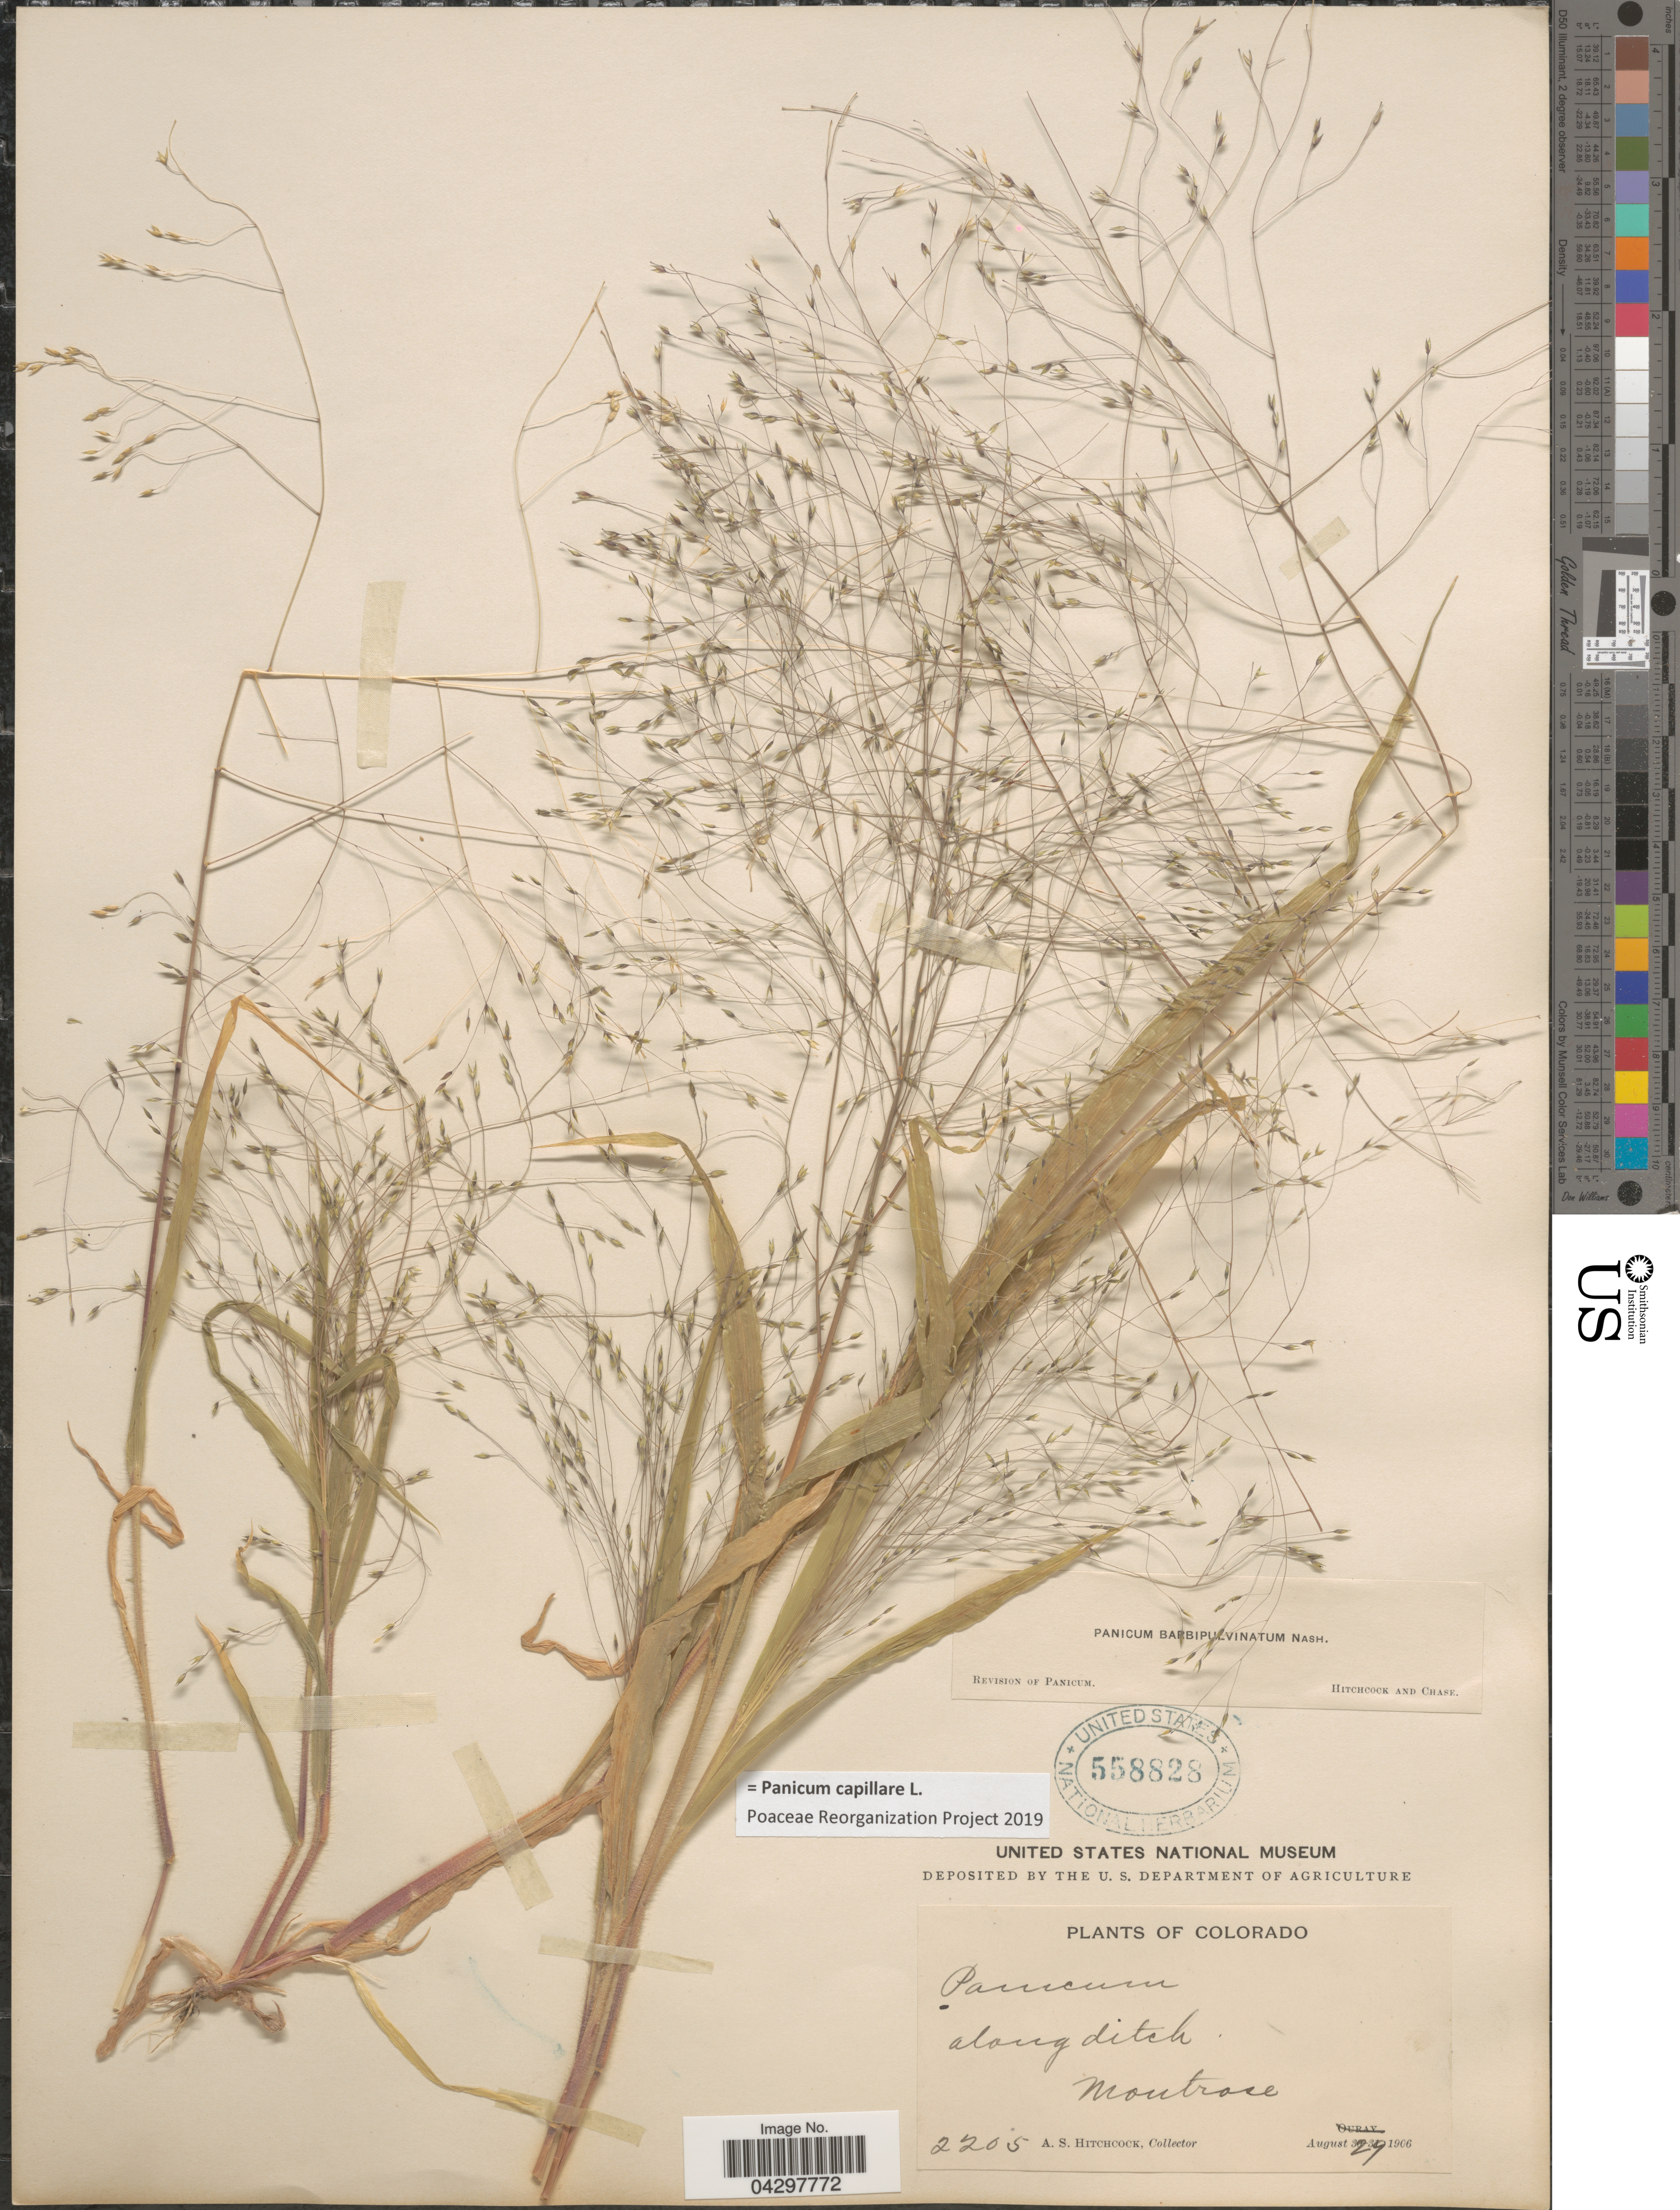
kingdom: Plantae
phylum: Tracheophyta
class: Liliopsida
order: Poales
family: Poaceae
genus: Panicum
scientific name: Panicum capillare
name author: L.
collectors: A. S. Hitchcock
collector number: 2205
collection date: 1906-08-29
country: United States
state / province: Colorado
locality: Along ditch Montrose.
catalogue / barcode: US 558828